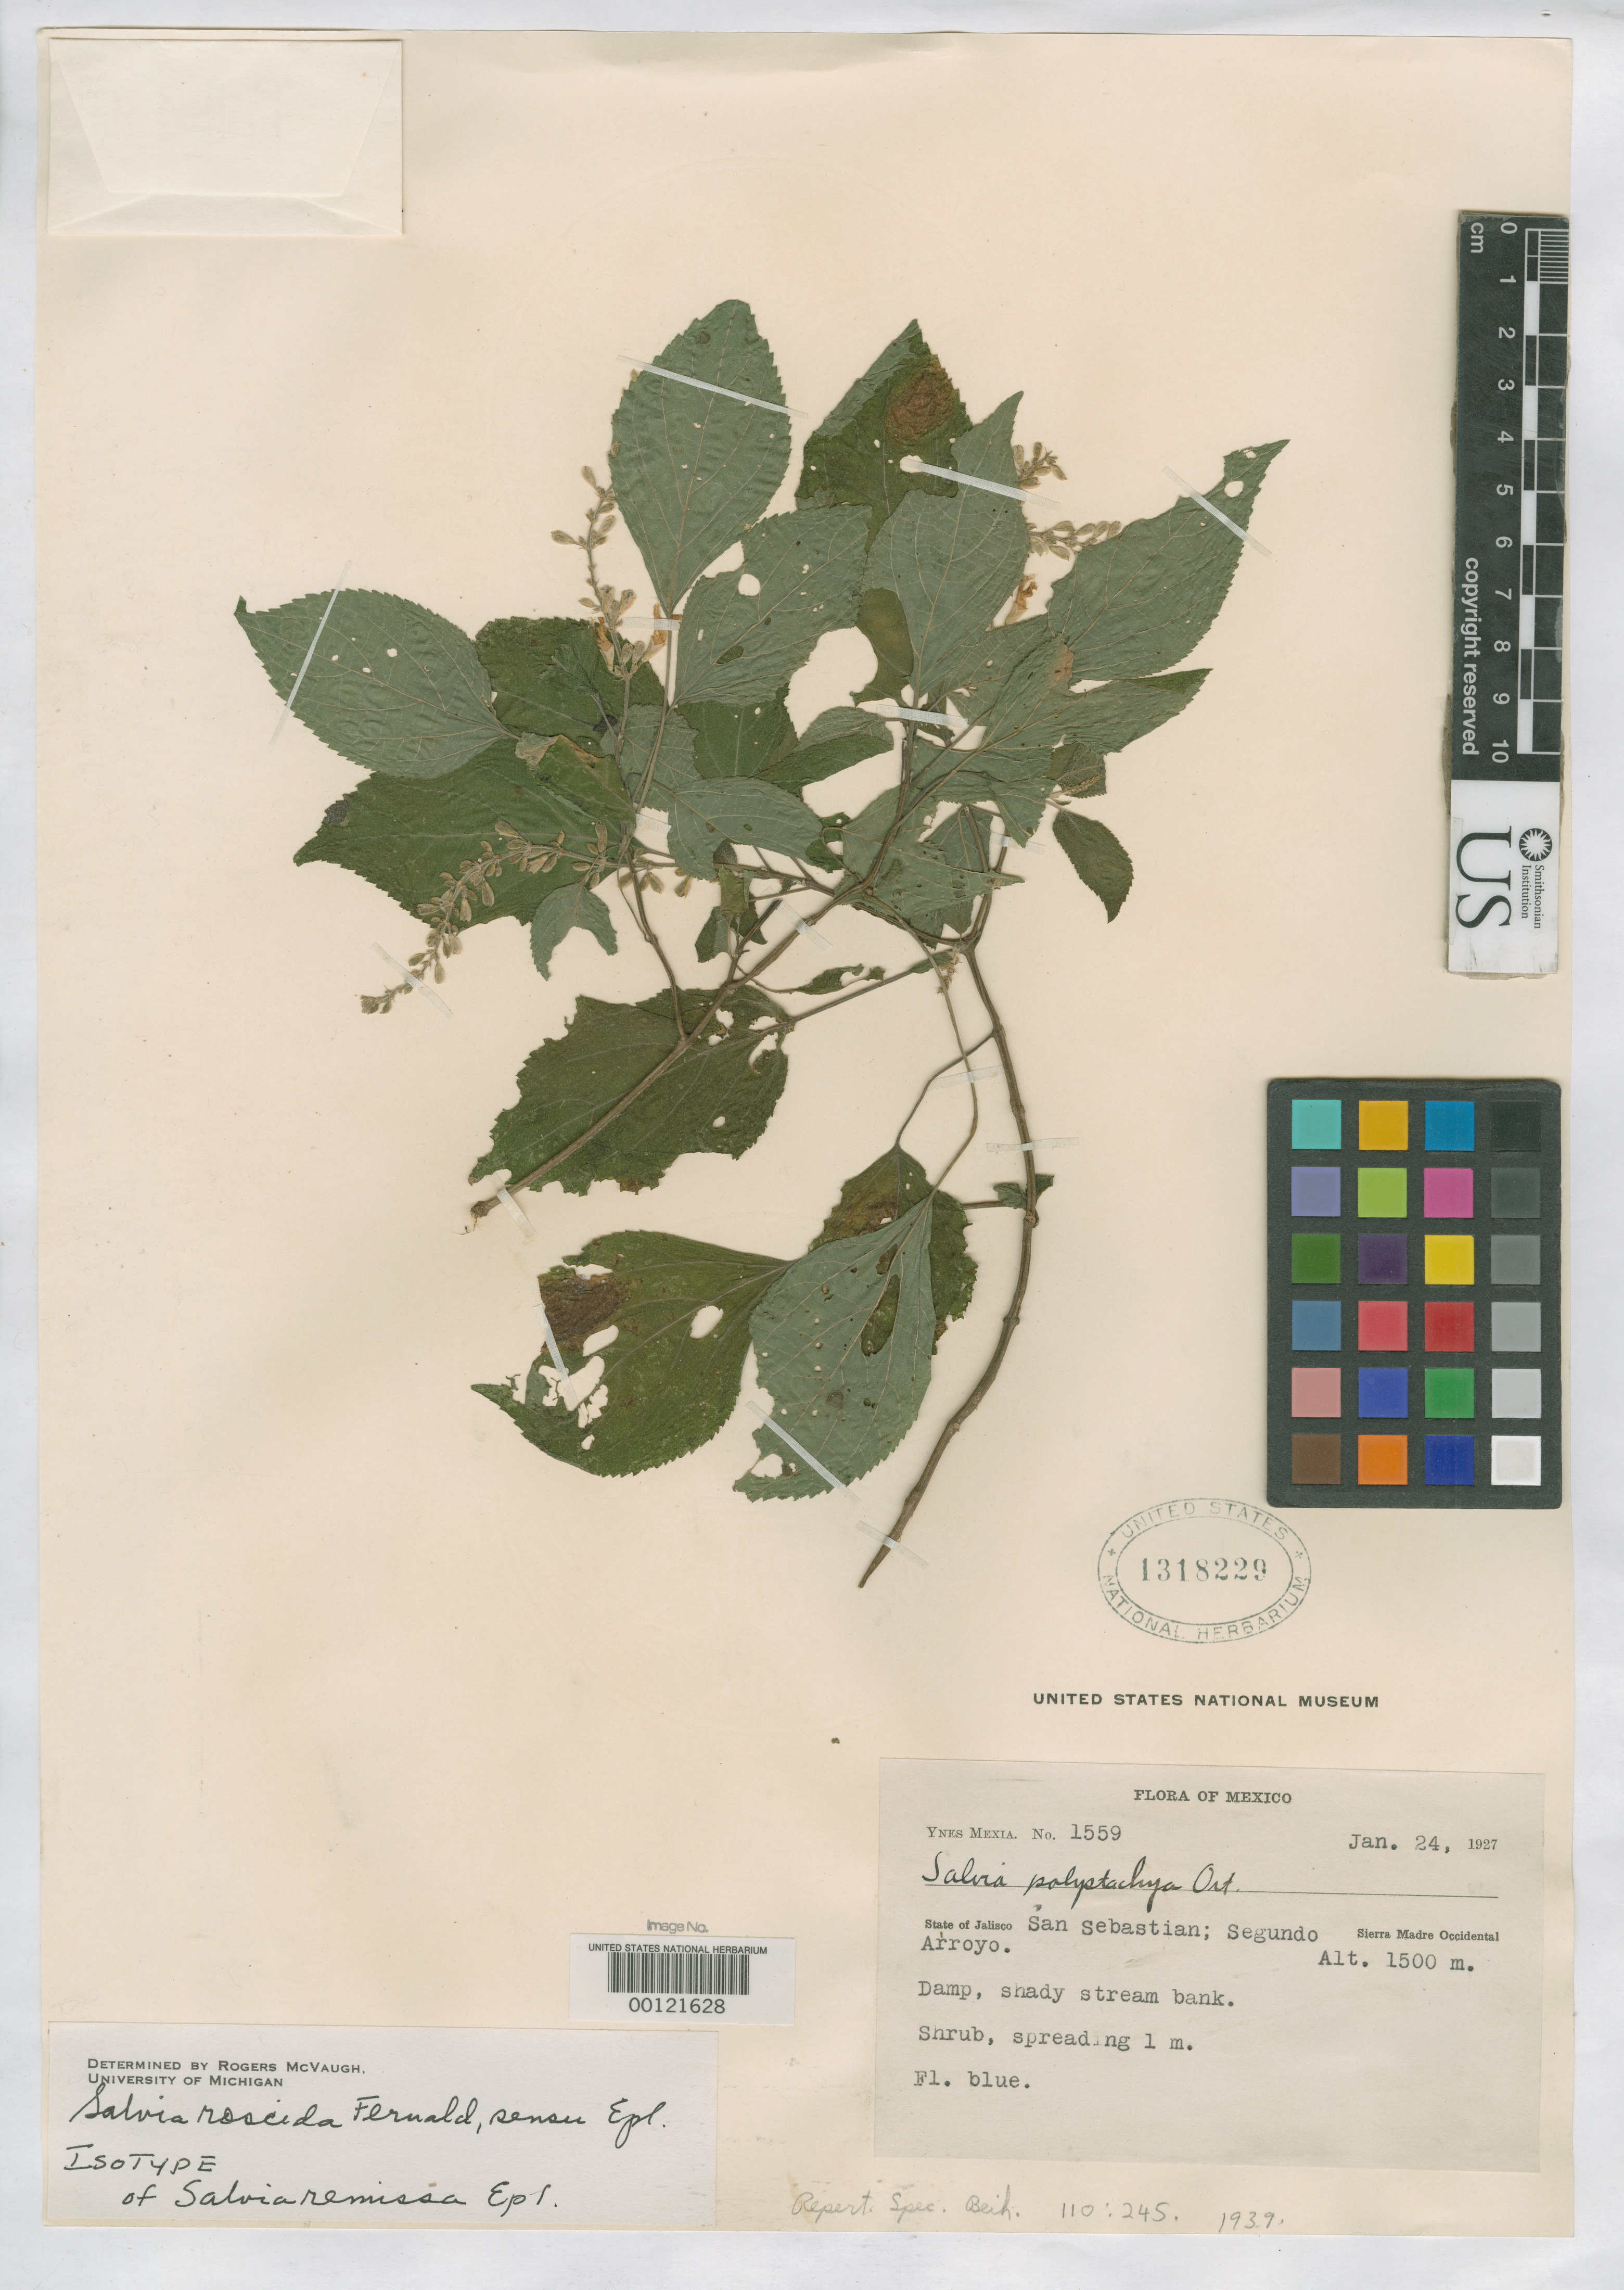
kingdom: Plantae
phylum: Tracheophyta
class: Magnoliopsida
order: Lamiales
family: Lamiaceae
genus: Salvia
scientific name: Salvia remissa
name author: Epling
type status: Isotype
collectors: Y. Mexia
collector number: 1559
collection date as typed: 24 Jan 1927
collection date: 1927-01-24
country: Mexico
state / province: Jalisco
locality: San Sebastian, Segundo Arroyo.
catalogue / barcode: US 1318229